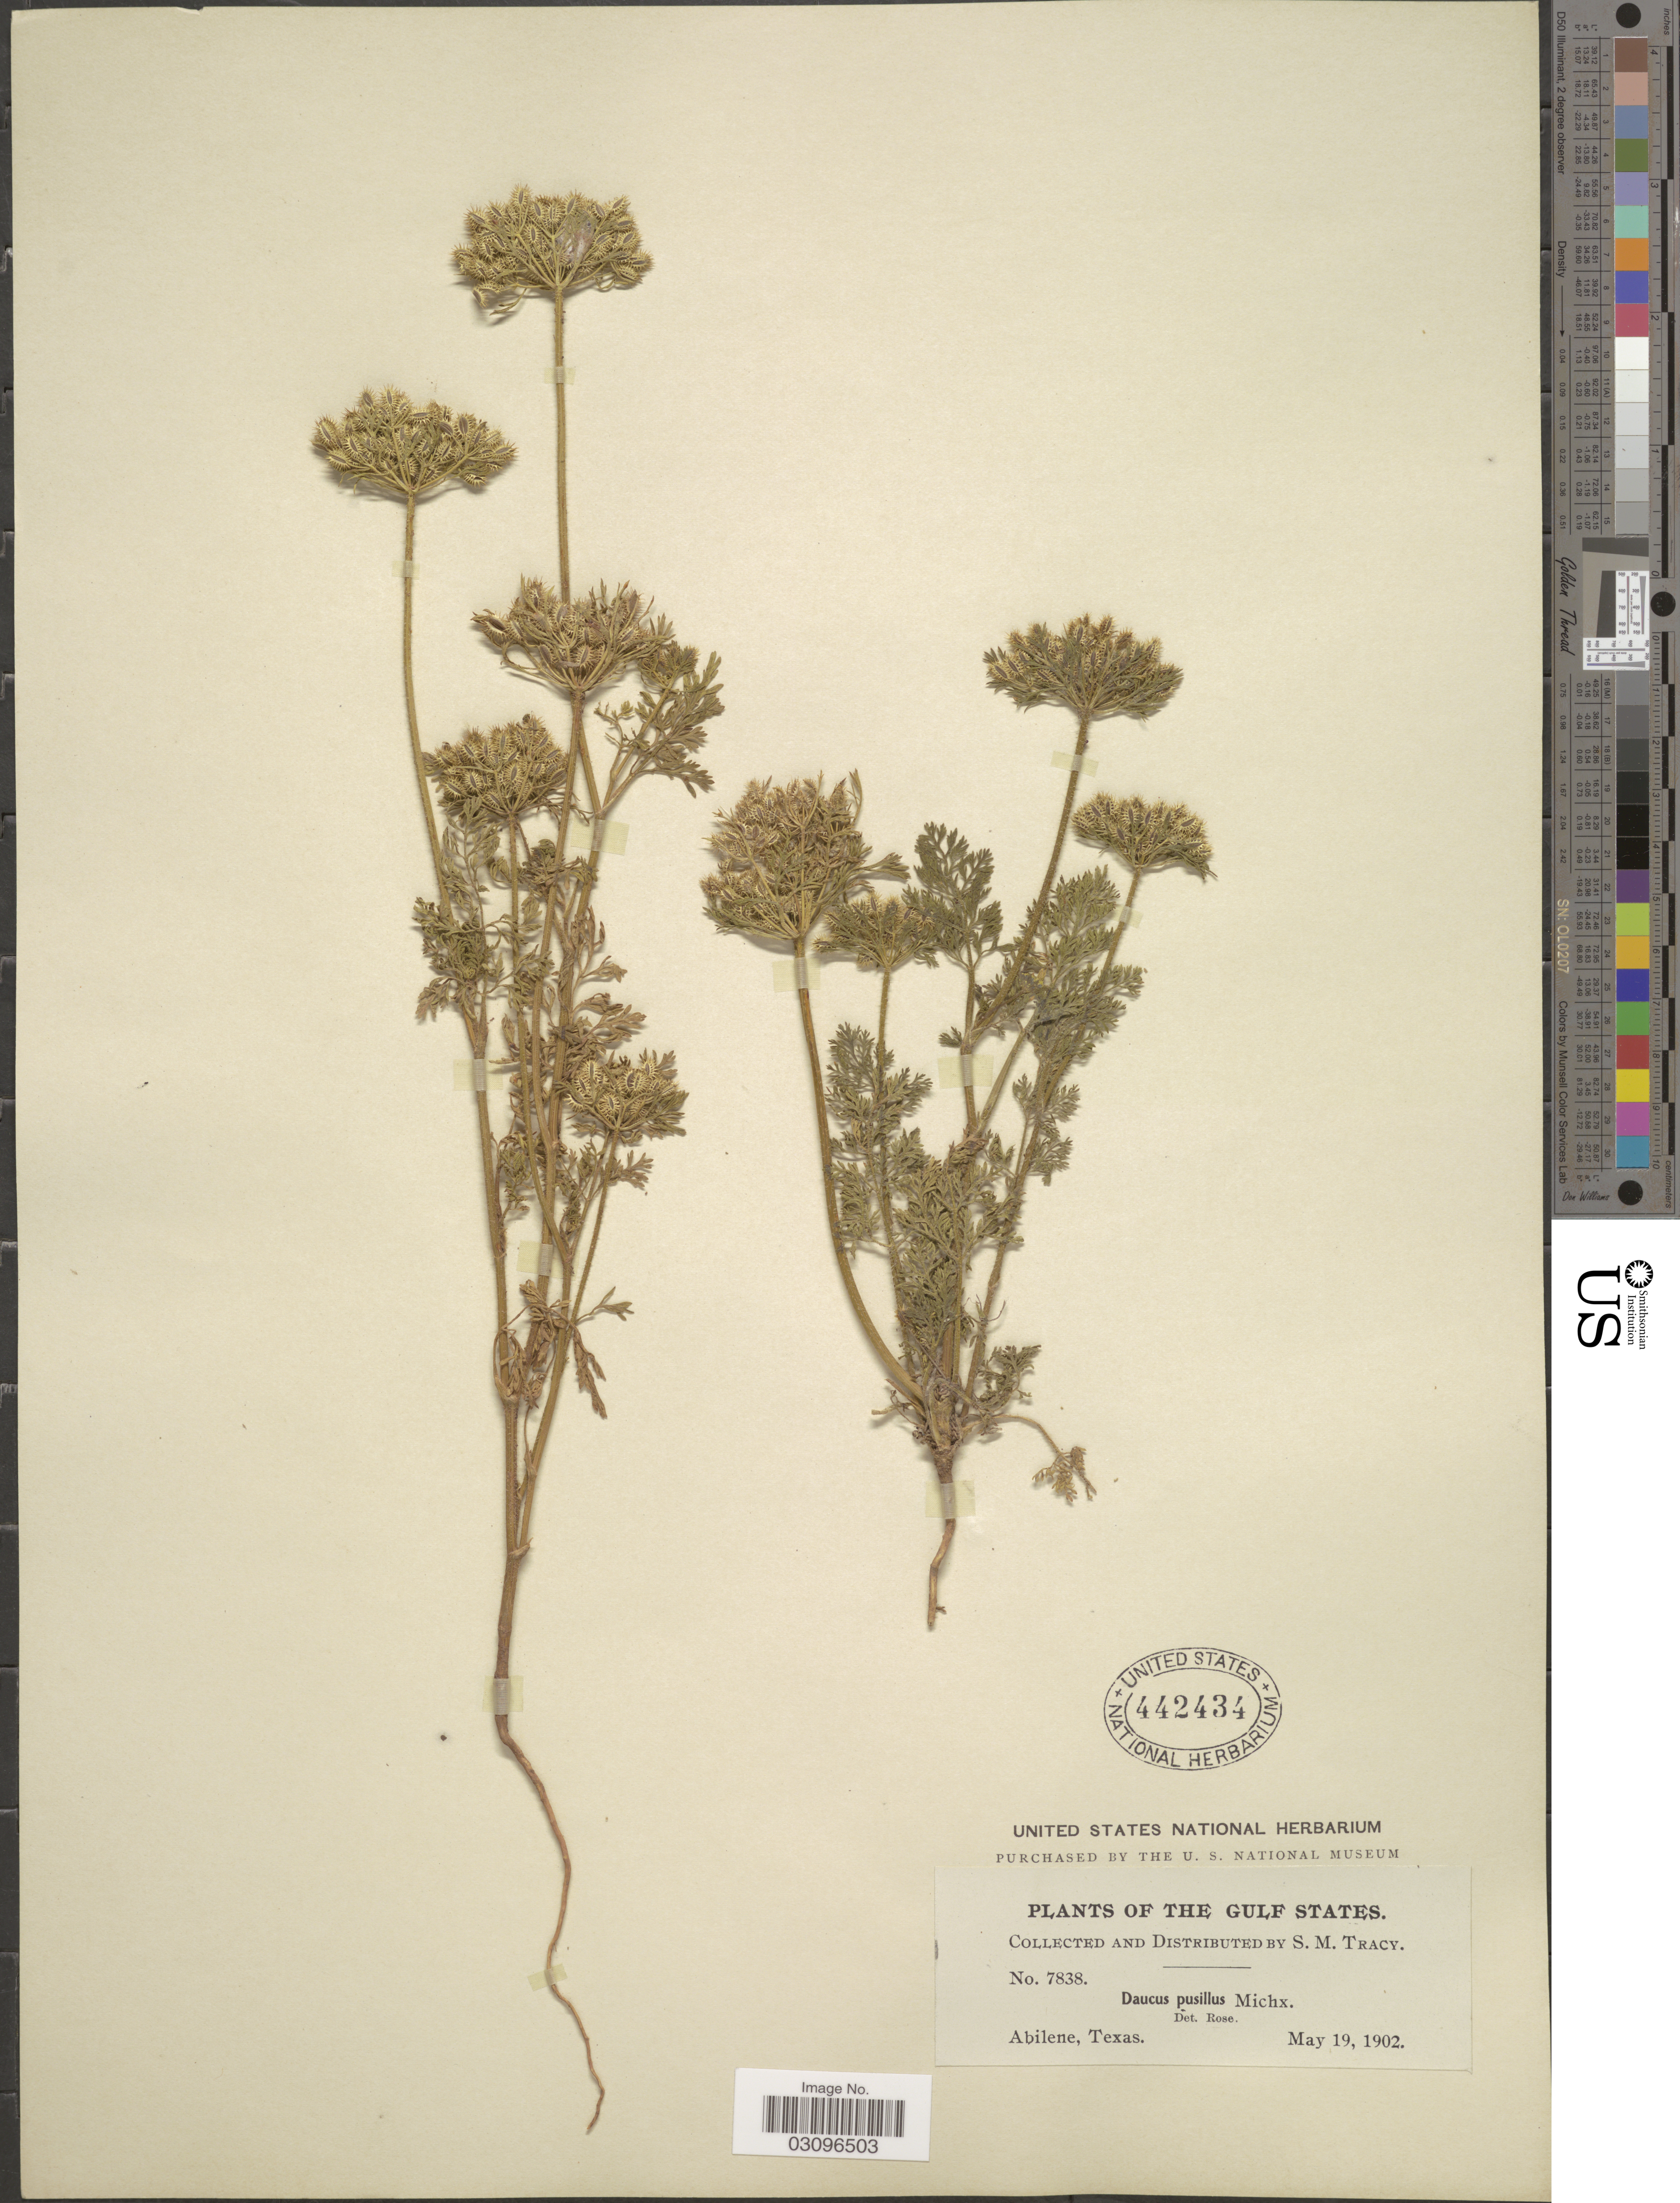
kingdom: Plantae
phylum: Tracheophyta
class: Magnoliopsida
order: Apiales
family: Apiaceae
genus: Daucus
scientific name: Daucus pusillus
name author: Michx.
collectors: S. M. Tracy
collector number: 7838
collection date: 1902-05-19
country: United States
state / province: Texas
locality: The Gulf States. Abilene.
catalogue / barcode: US 442434